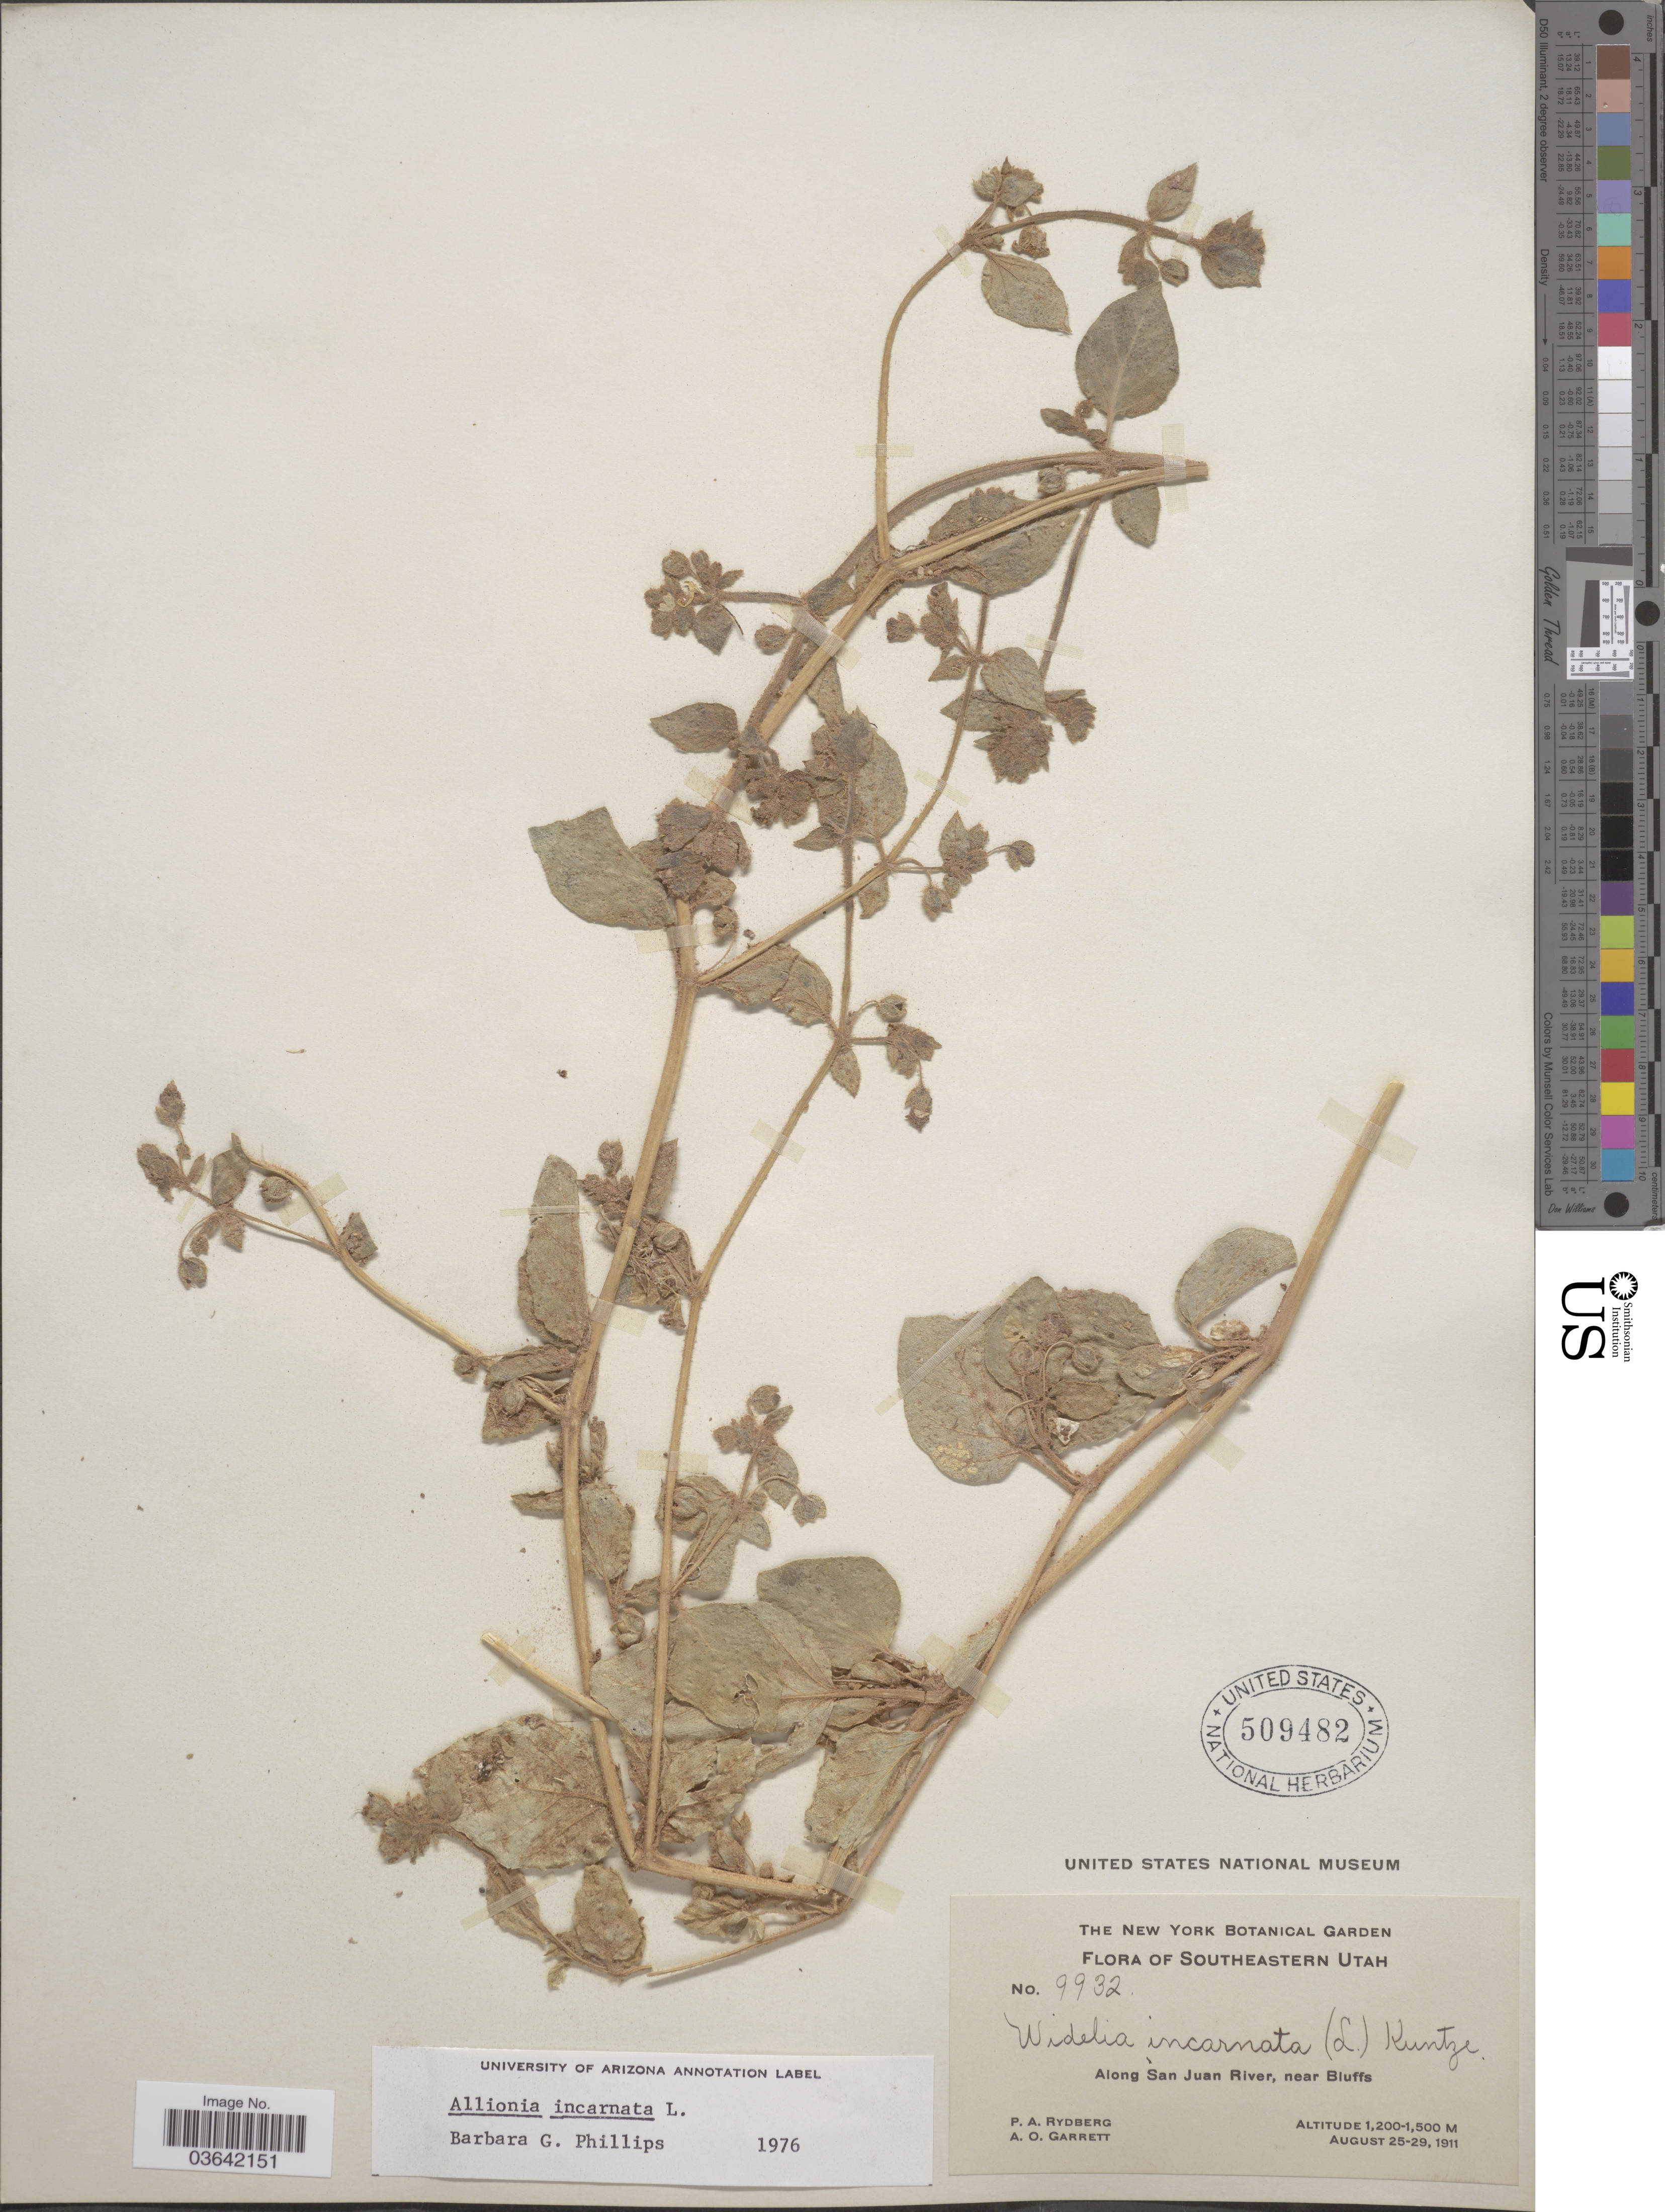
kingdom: Plantae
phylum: Tracheophyta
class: Magnoliopsida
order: Caryophyllales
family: Nyctaginaceae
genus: Allionia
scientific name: Allionia incarnata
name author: L.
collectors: P. A. Rydberg & A. O. Garrett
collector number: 9932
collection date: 1911-08-25/1911-08-29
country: United States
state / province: Utah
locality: Southeastern Utah. Along San Juan River, near Bluffs.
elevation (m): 1200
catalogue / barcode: US 509482